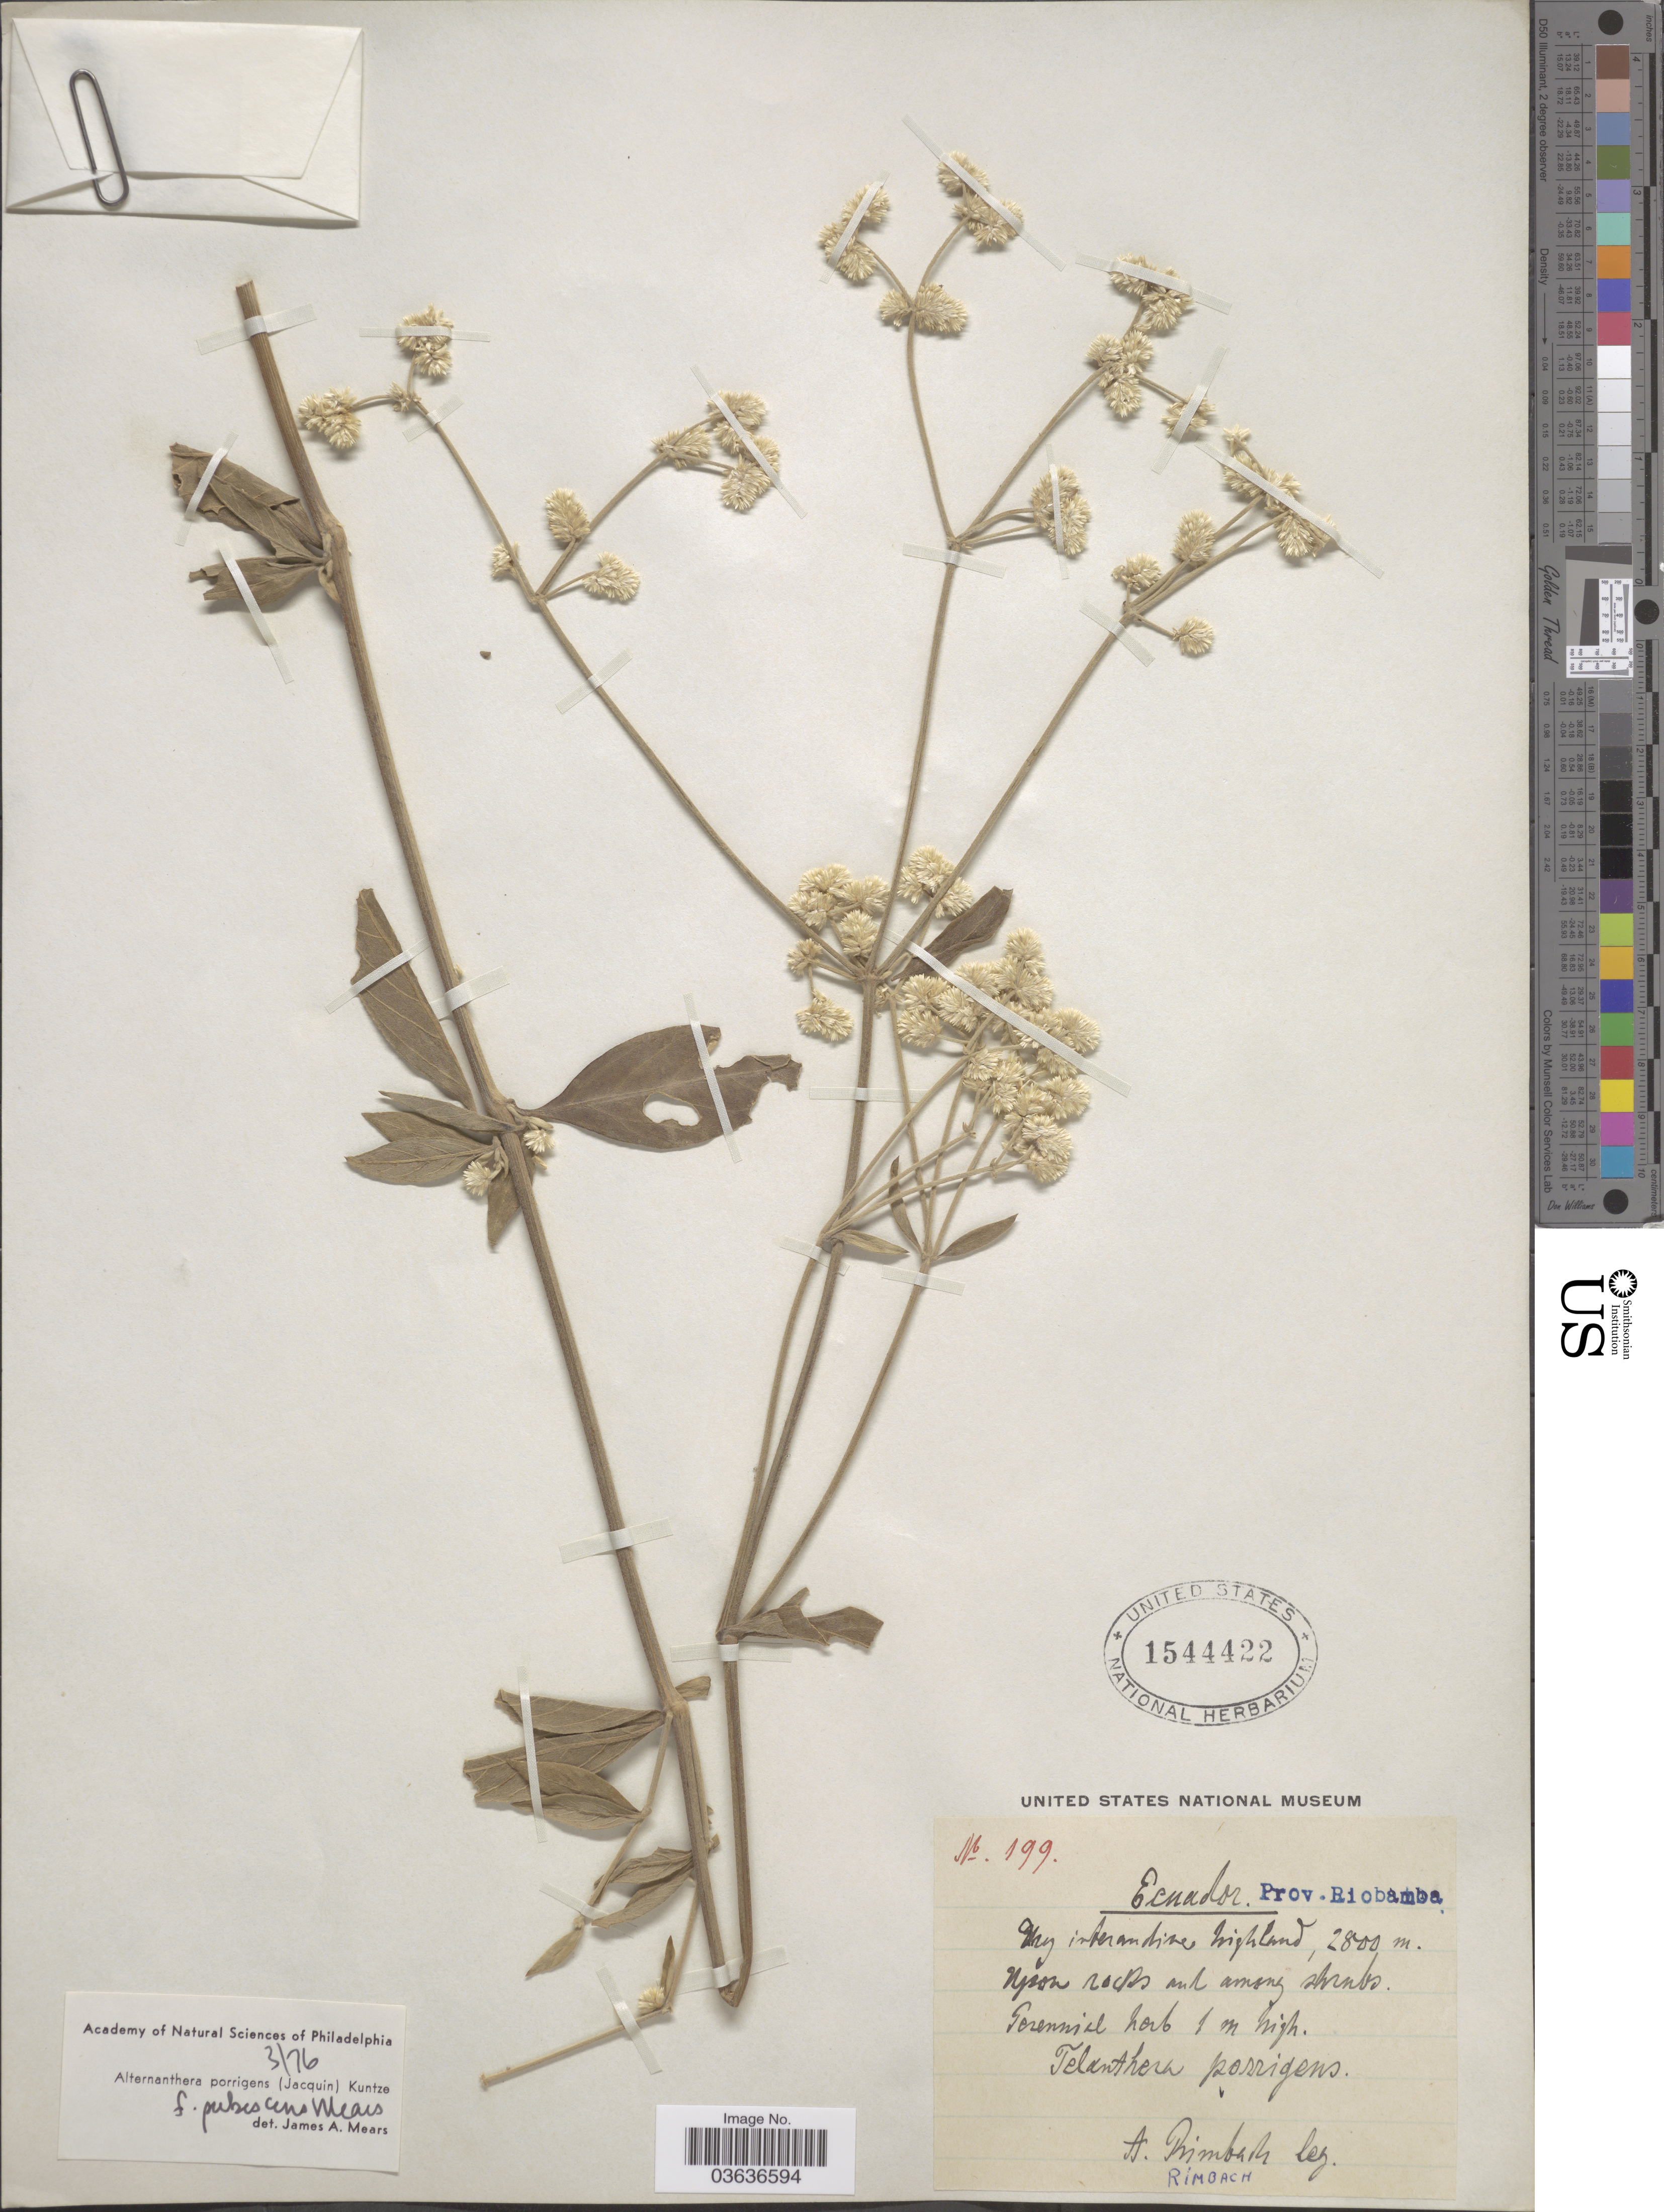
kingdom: Plantae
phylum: Tracheophyta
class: Magnoliopsida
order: Caryophyllales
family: Amaranthaceae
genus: Alternanthera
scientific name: Alternanthera porrigens f. pubescens Mears forma nov. ined.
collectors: A. Rimbach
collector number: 199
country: Ecuador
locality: Prov. Riobamba. Dry interandine highland.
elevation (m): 2800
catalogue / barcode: US 1544422